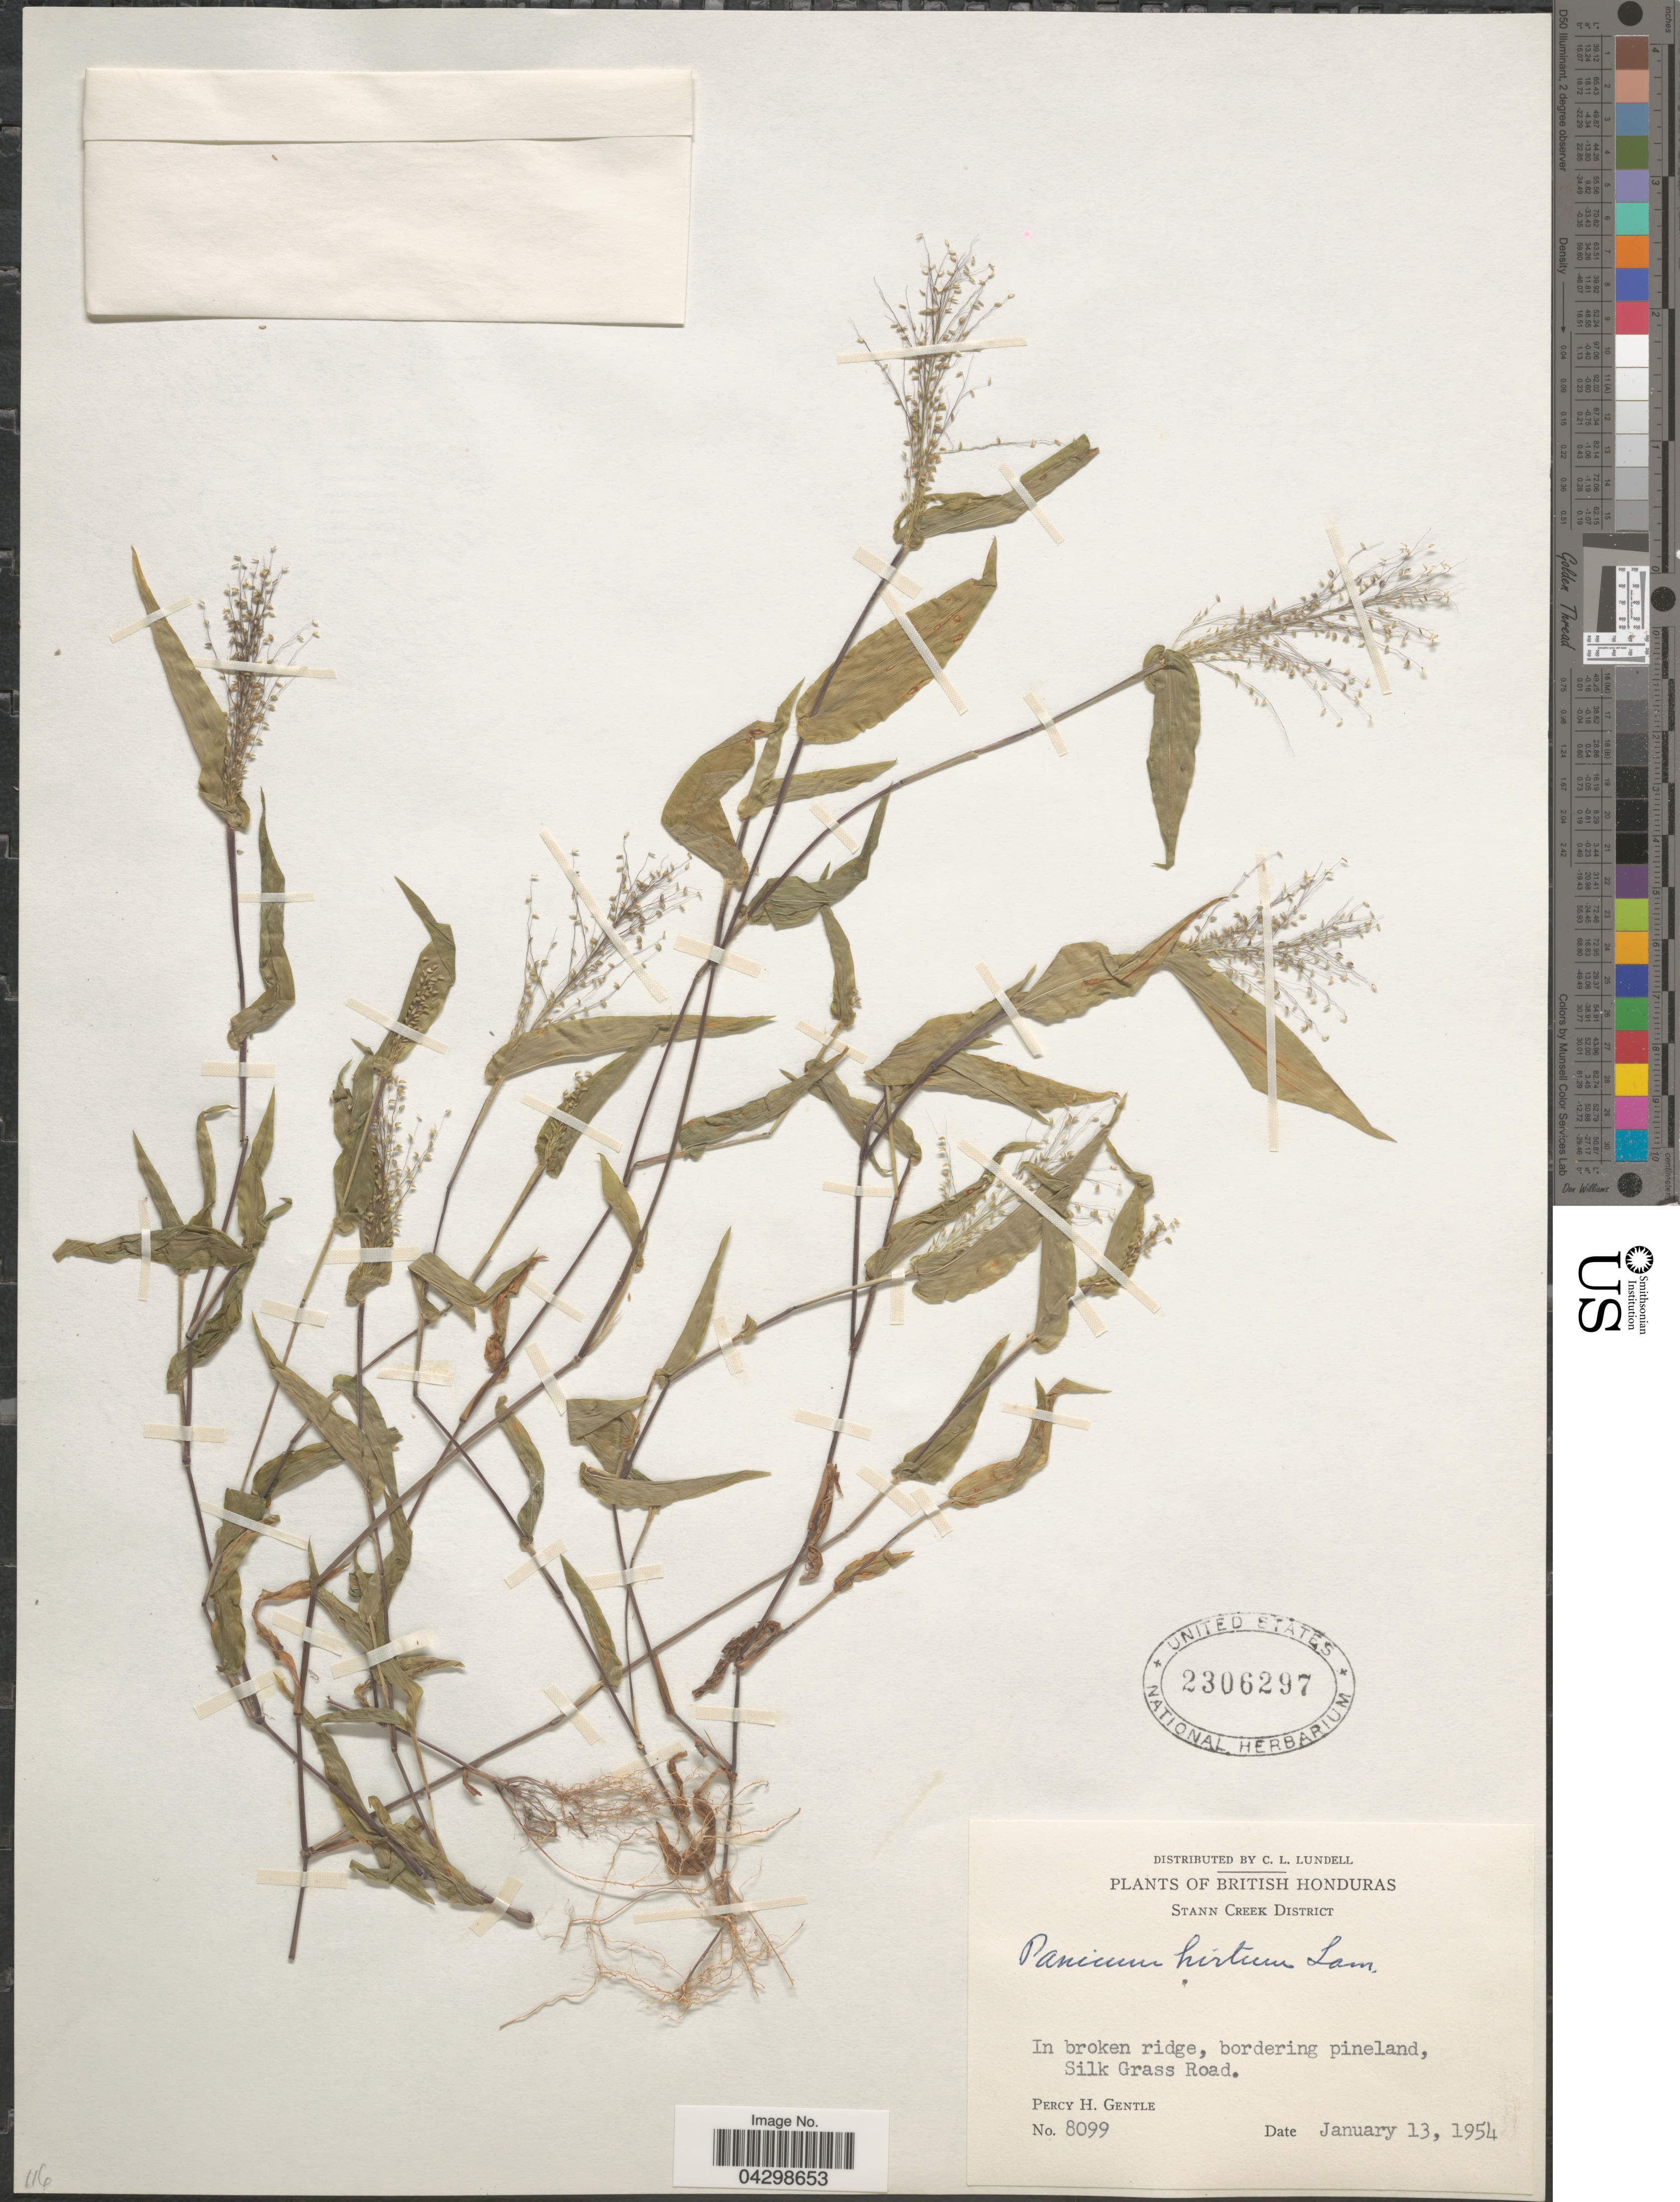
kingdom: Plantae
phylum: Tracheophyta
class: Liliopsida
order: Poales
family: Poaceae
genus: Panicum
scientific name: Panicum hirtum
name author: Lam.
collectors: P. H. Gentle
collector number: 8099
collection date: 1954-01-13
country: Belize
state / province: Stann Creek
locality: British Honduras. Stann Creek District. In broken ridge, bordering pineland, Silk Garss Road.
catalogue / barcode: US 2306297